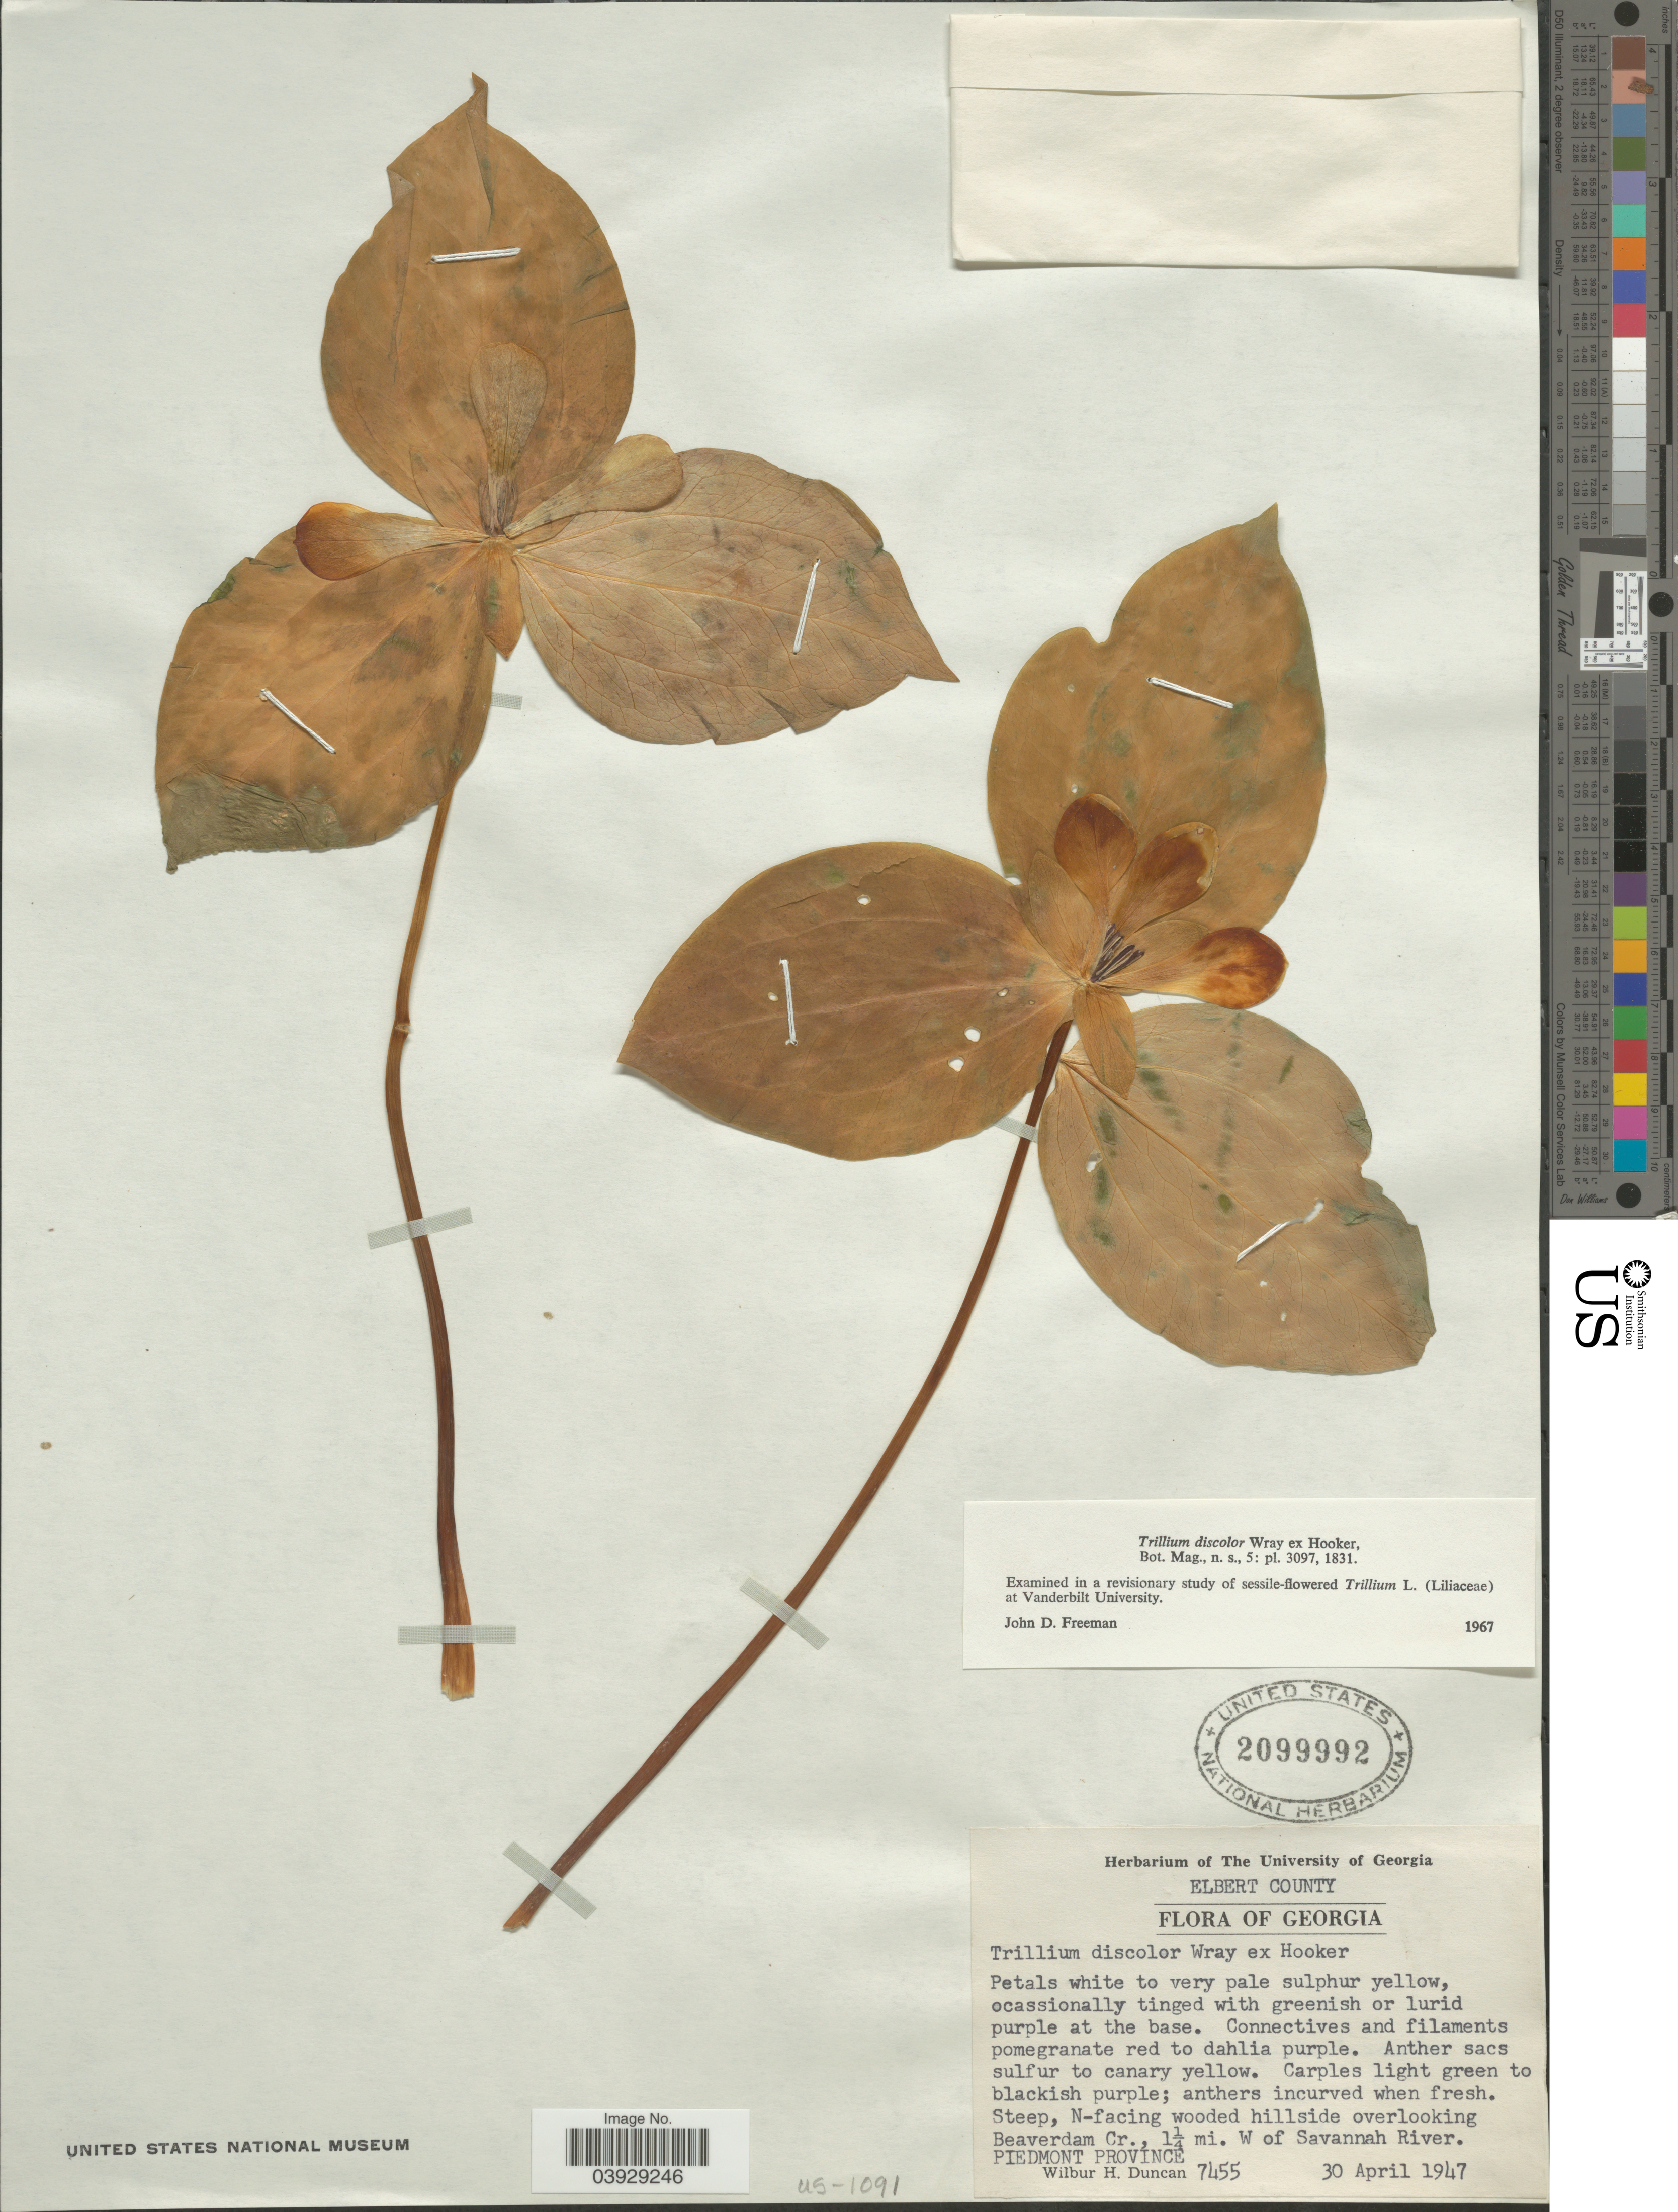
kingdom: Plantae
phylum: Tracheophyta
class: Liliopsida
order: Liliales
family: Melanthiaceae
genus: Trillium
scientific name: Trillium discolor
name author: Wray ex Hook.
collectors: W. H. Duncan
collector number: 7455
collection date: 1947-04-30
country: United States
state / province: Georgia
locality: Elbert County. Steep, N-facing wooded hillside overlooking Beaverdam Cr., 1¼ mi. W of Savannah River.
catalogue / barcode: US 2099992